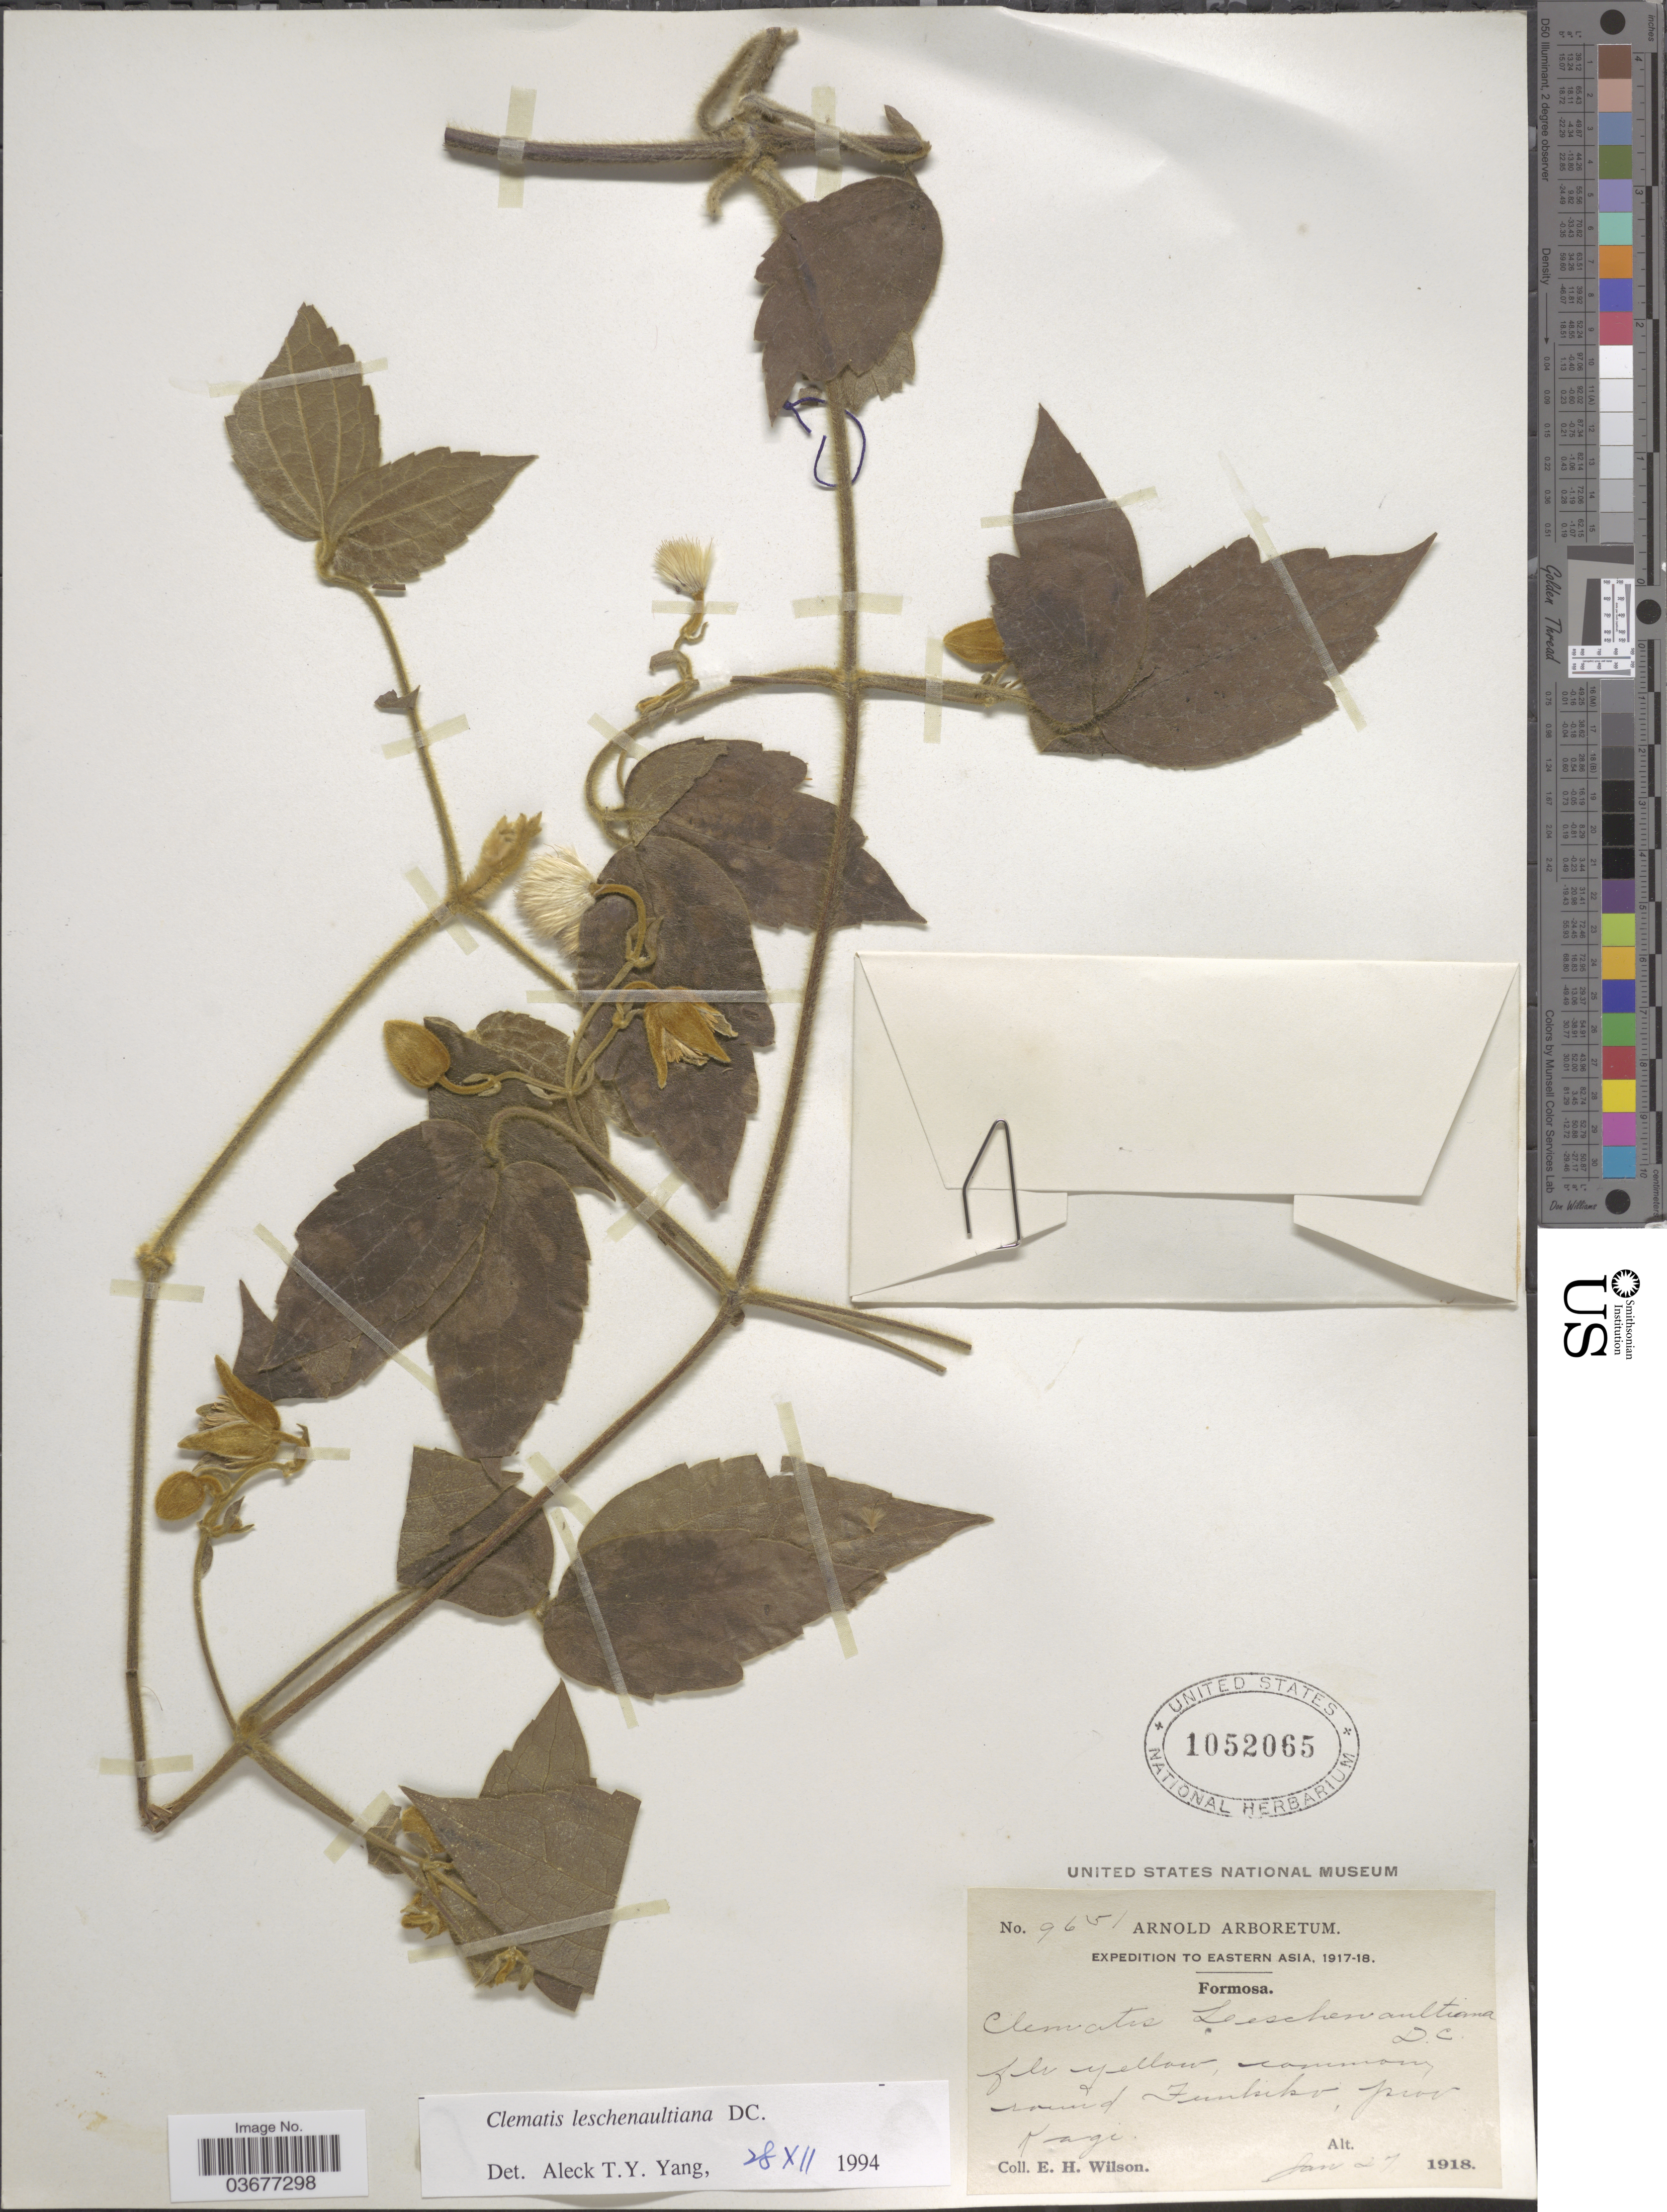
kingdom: Plantae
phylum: Tracheophyta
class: Magnoliopsida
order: Ranunculales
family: Ranunculaceae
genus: Clematis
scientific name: Clematis leschenaultiana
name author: DC.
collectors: E. Wilson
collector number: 9651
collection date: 1918-01-27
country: Taiwan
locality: Eastern Asia. Formosa. Common round Funkiko, prov. Kagi.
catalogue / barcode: US 1052065